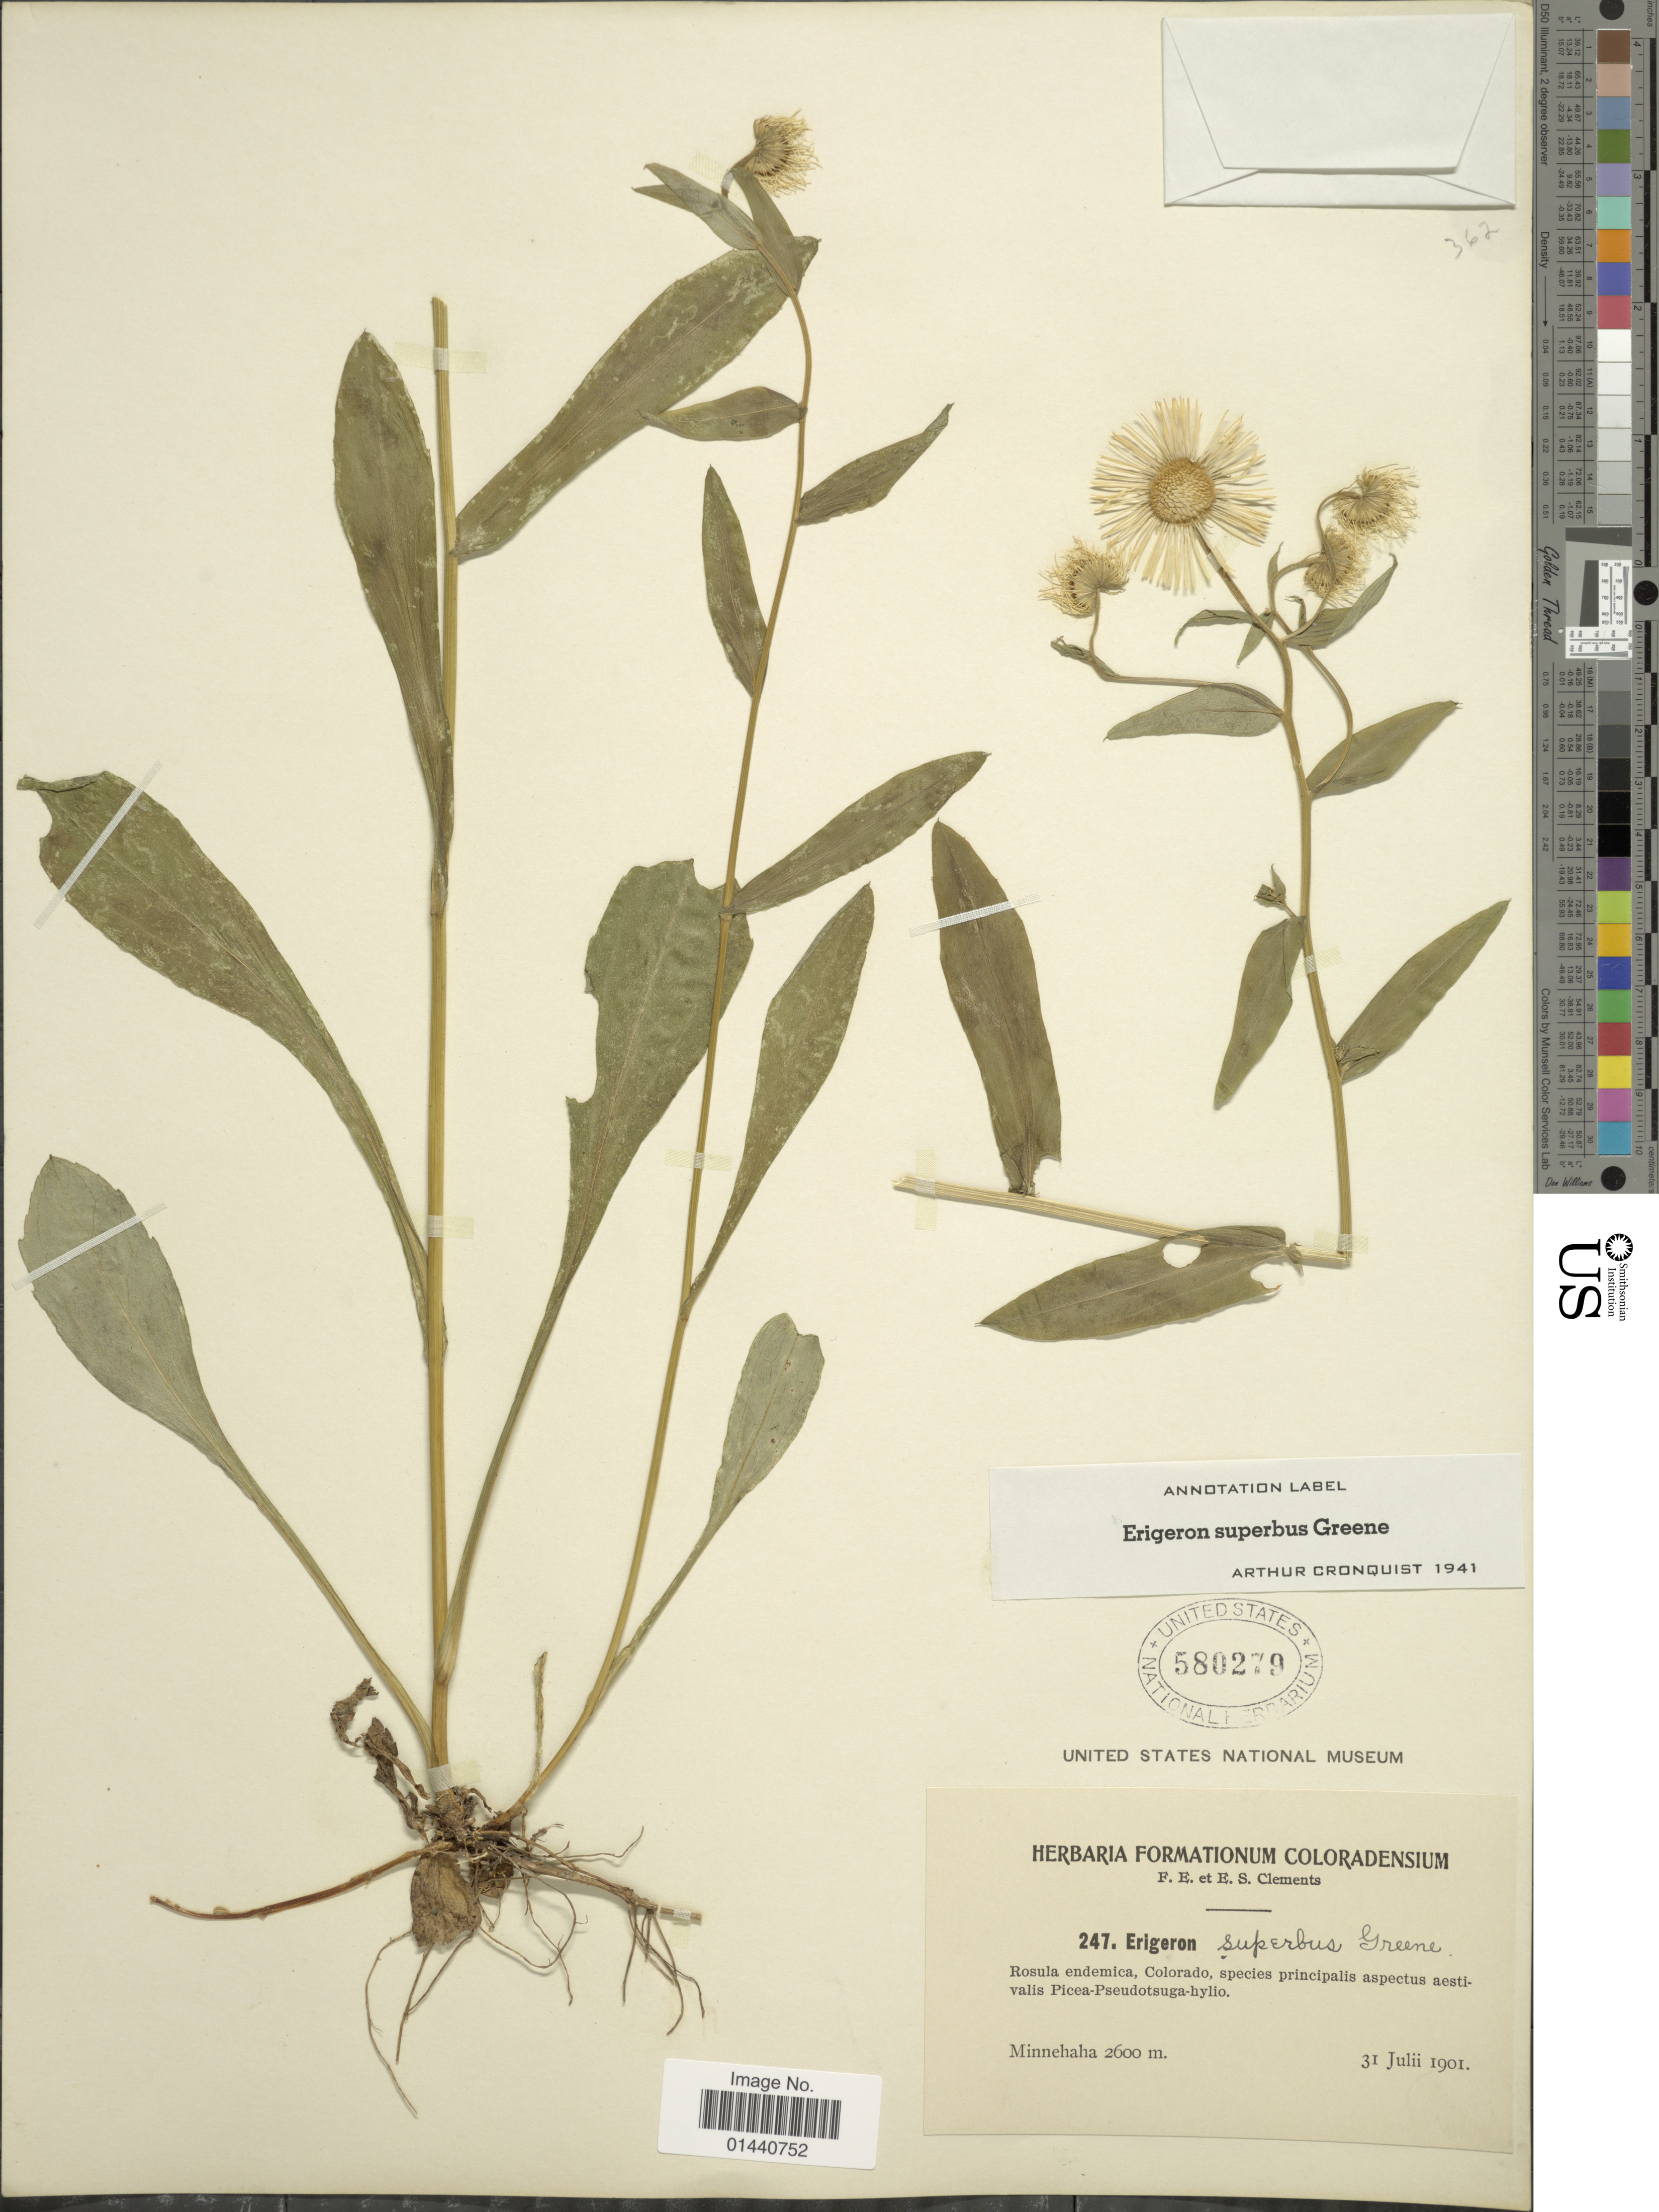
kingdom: Plantae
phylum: Tracheophyta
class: Magnoliopsida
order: Asterales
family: Asteraceae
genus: Erigeron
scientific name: Erigeron superbus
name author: Greene ex Rydb.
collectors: F. E. Clements & E. S. Clements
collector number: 247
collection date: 1901-07-31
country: United States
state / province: Colorado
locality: Minnehaha.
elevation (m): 2600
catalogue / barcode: US 580279